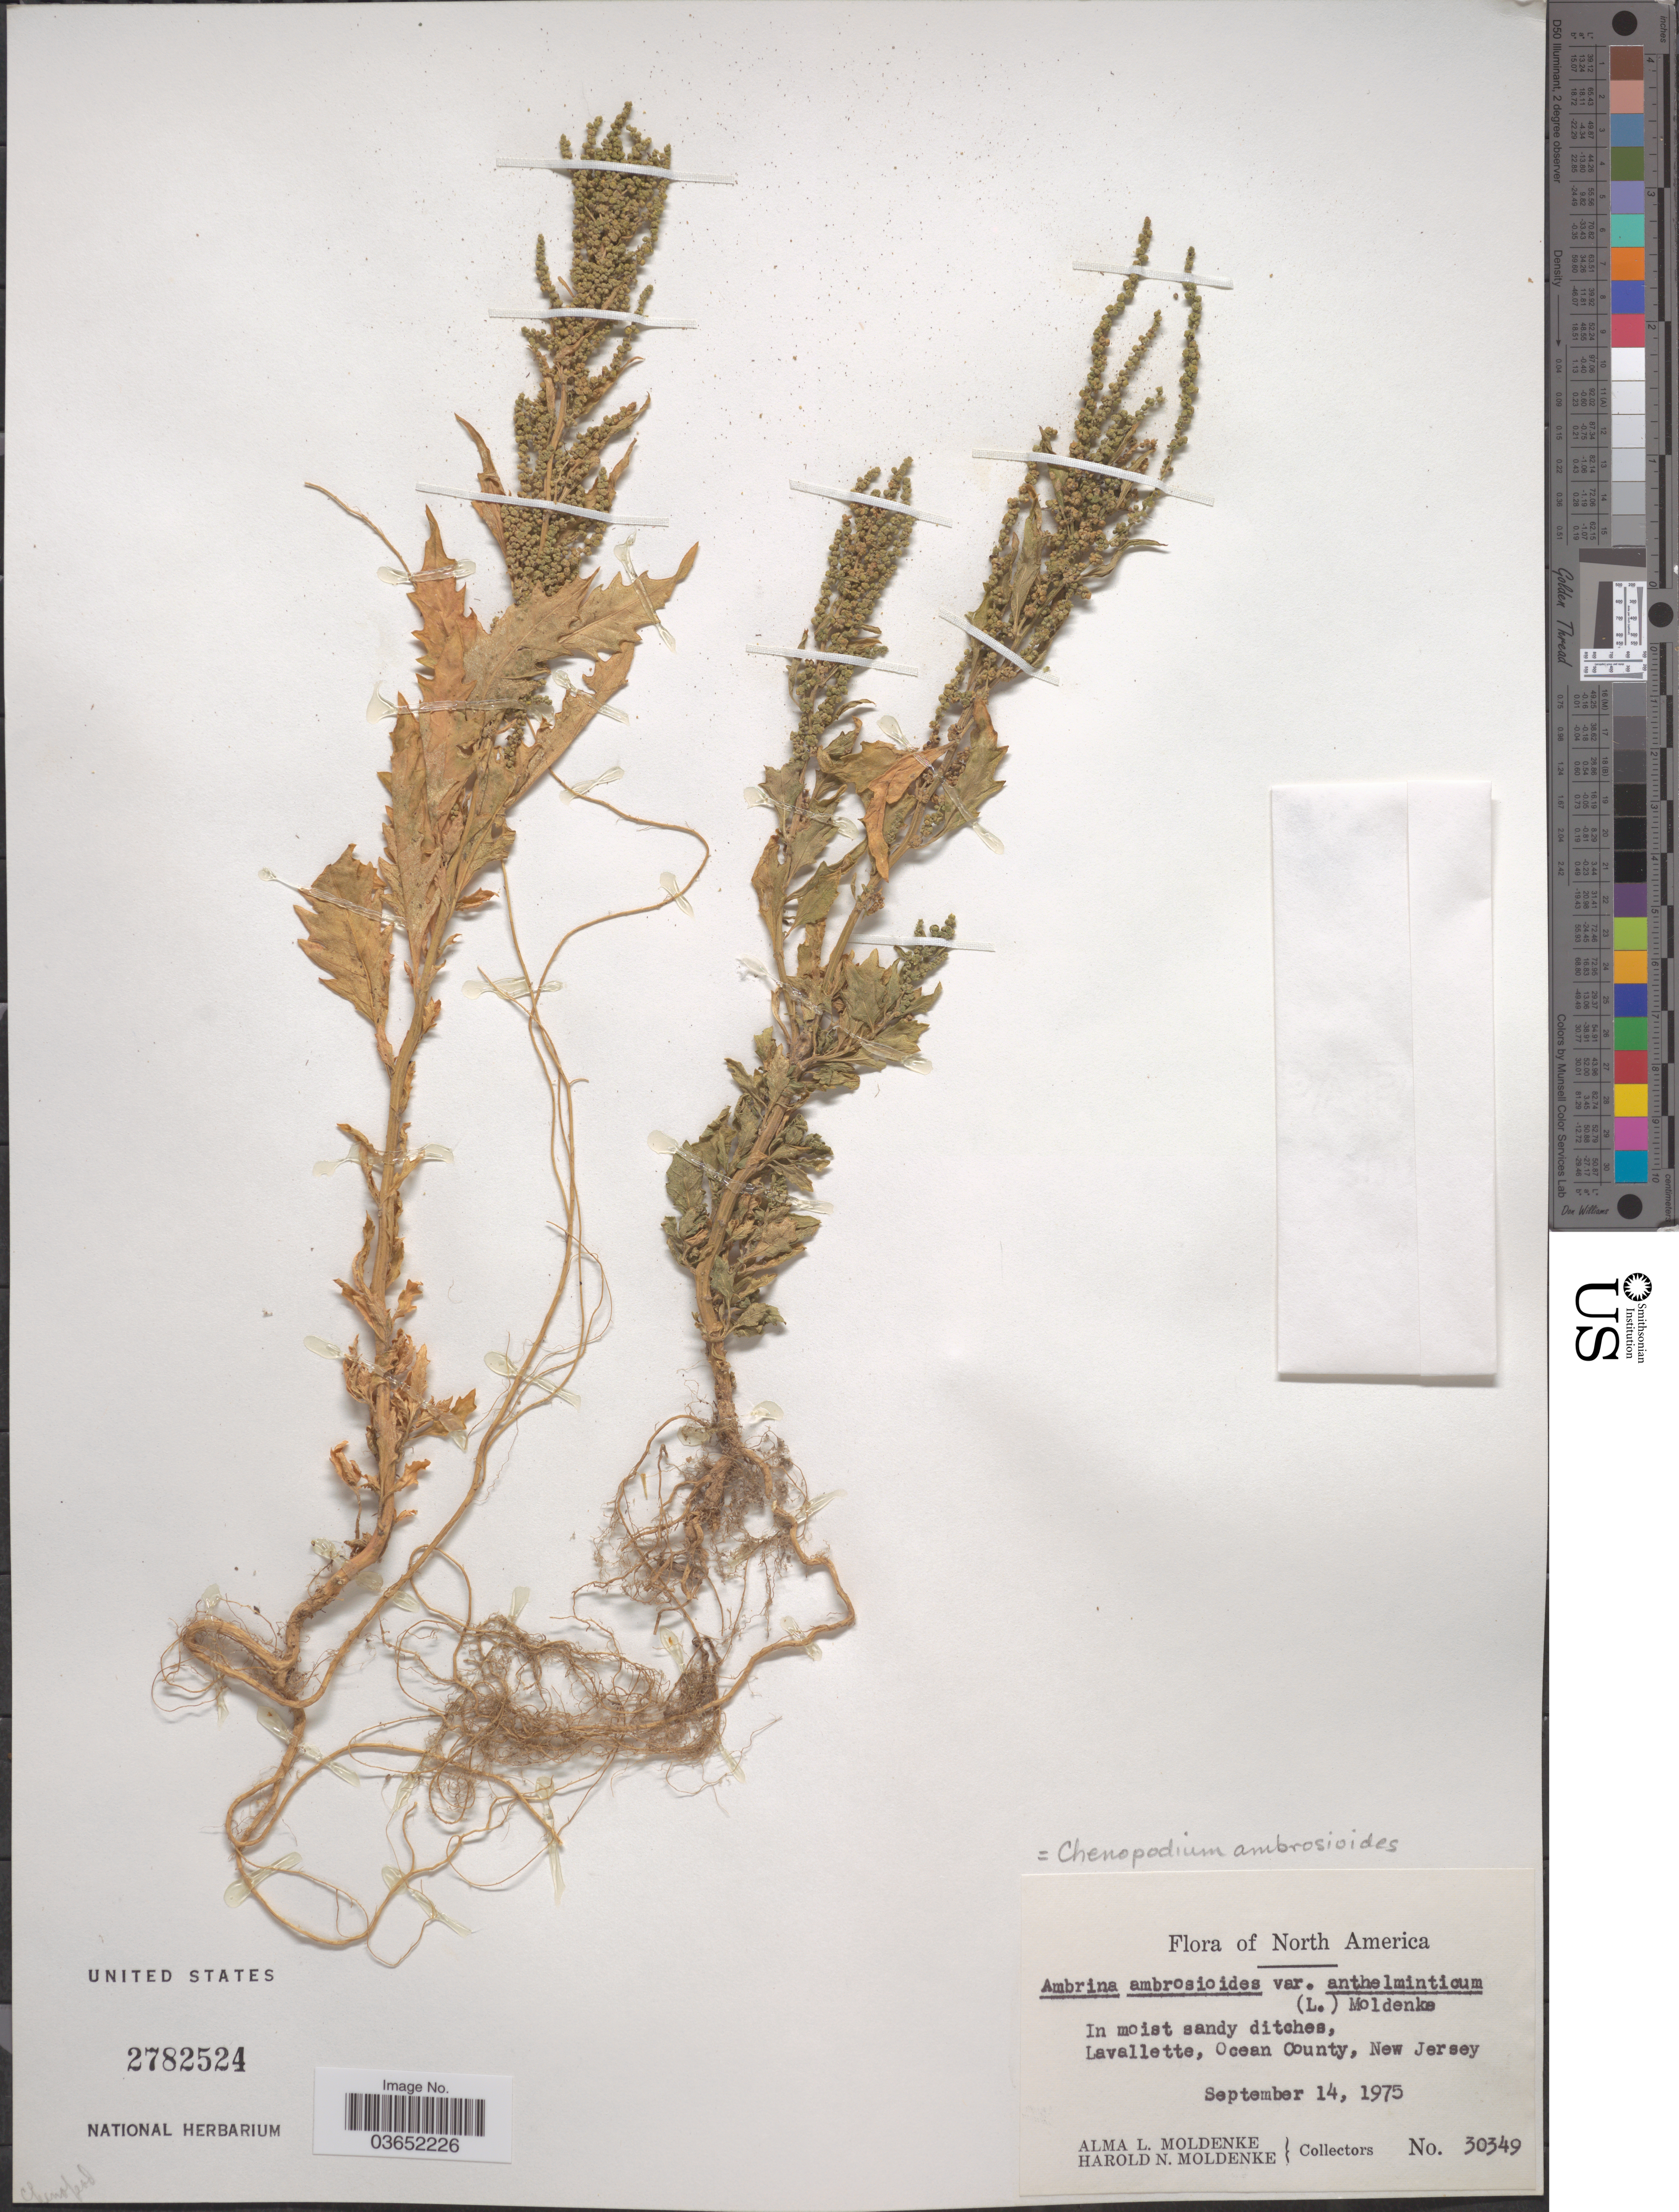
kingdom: Plantae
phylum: Tracheophyta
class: Magnoliopsida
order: Caryophyllales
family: Amaranthaceae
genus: Chenopodium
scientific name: Chenopodium ambrosioides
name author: L.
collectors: A. L. Moldenke & H. N. Moldenke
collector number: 30349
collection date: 1975-09-14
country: United States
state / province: New Jersey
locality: Lavallette, Ocean County.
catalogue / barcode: US 2782524